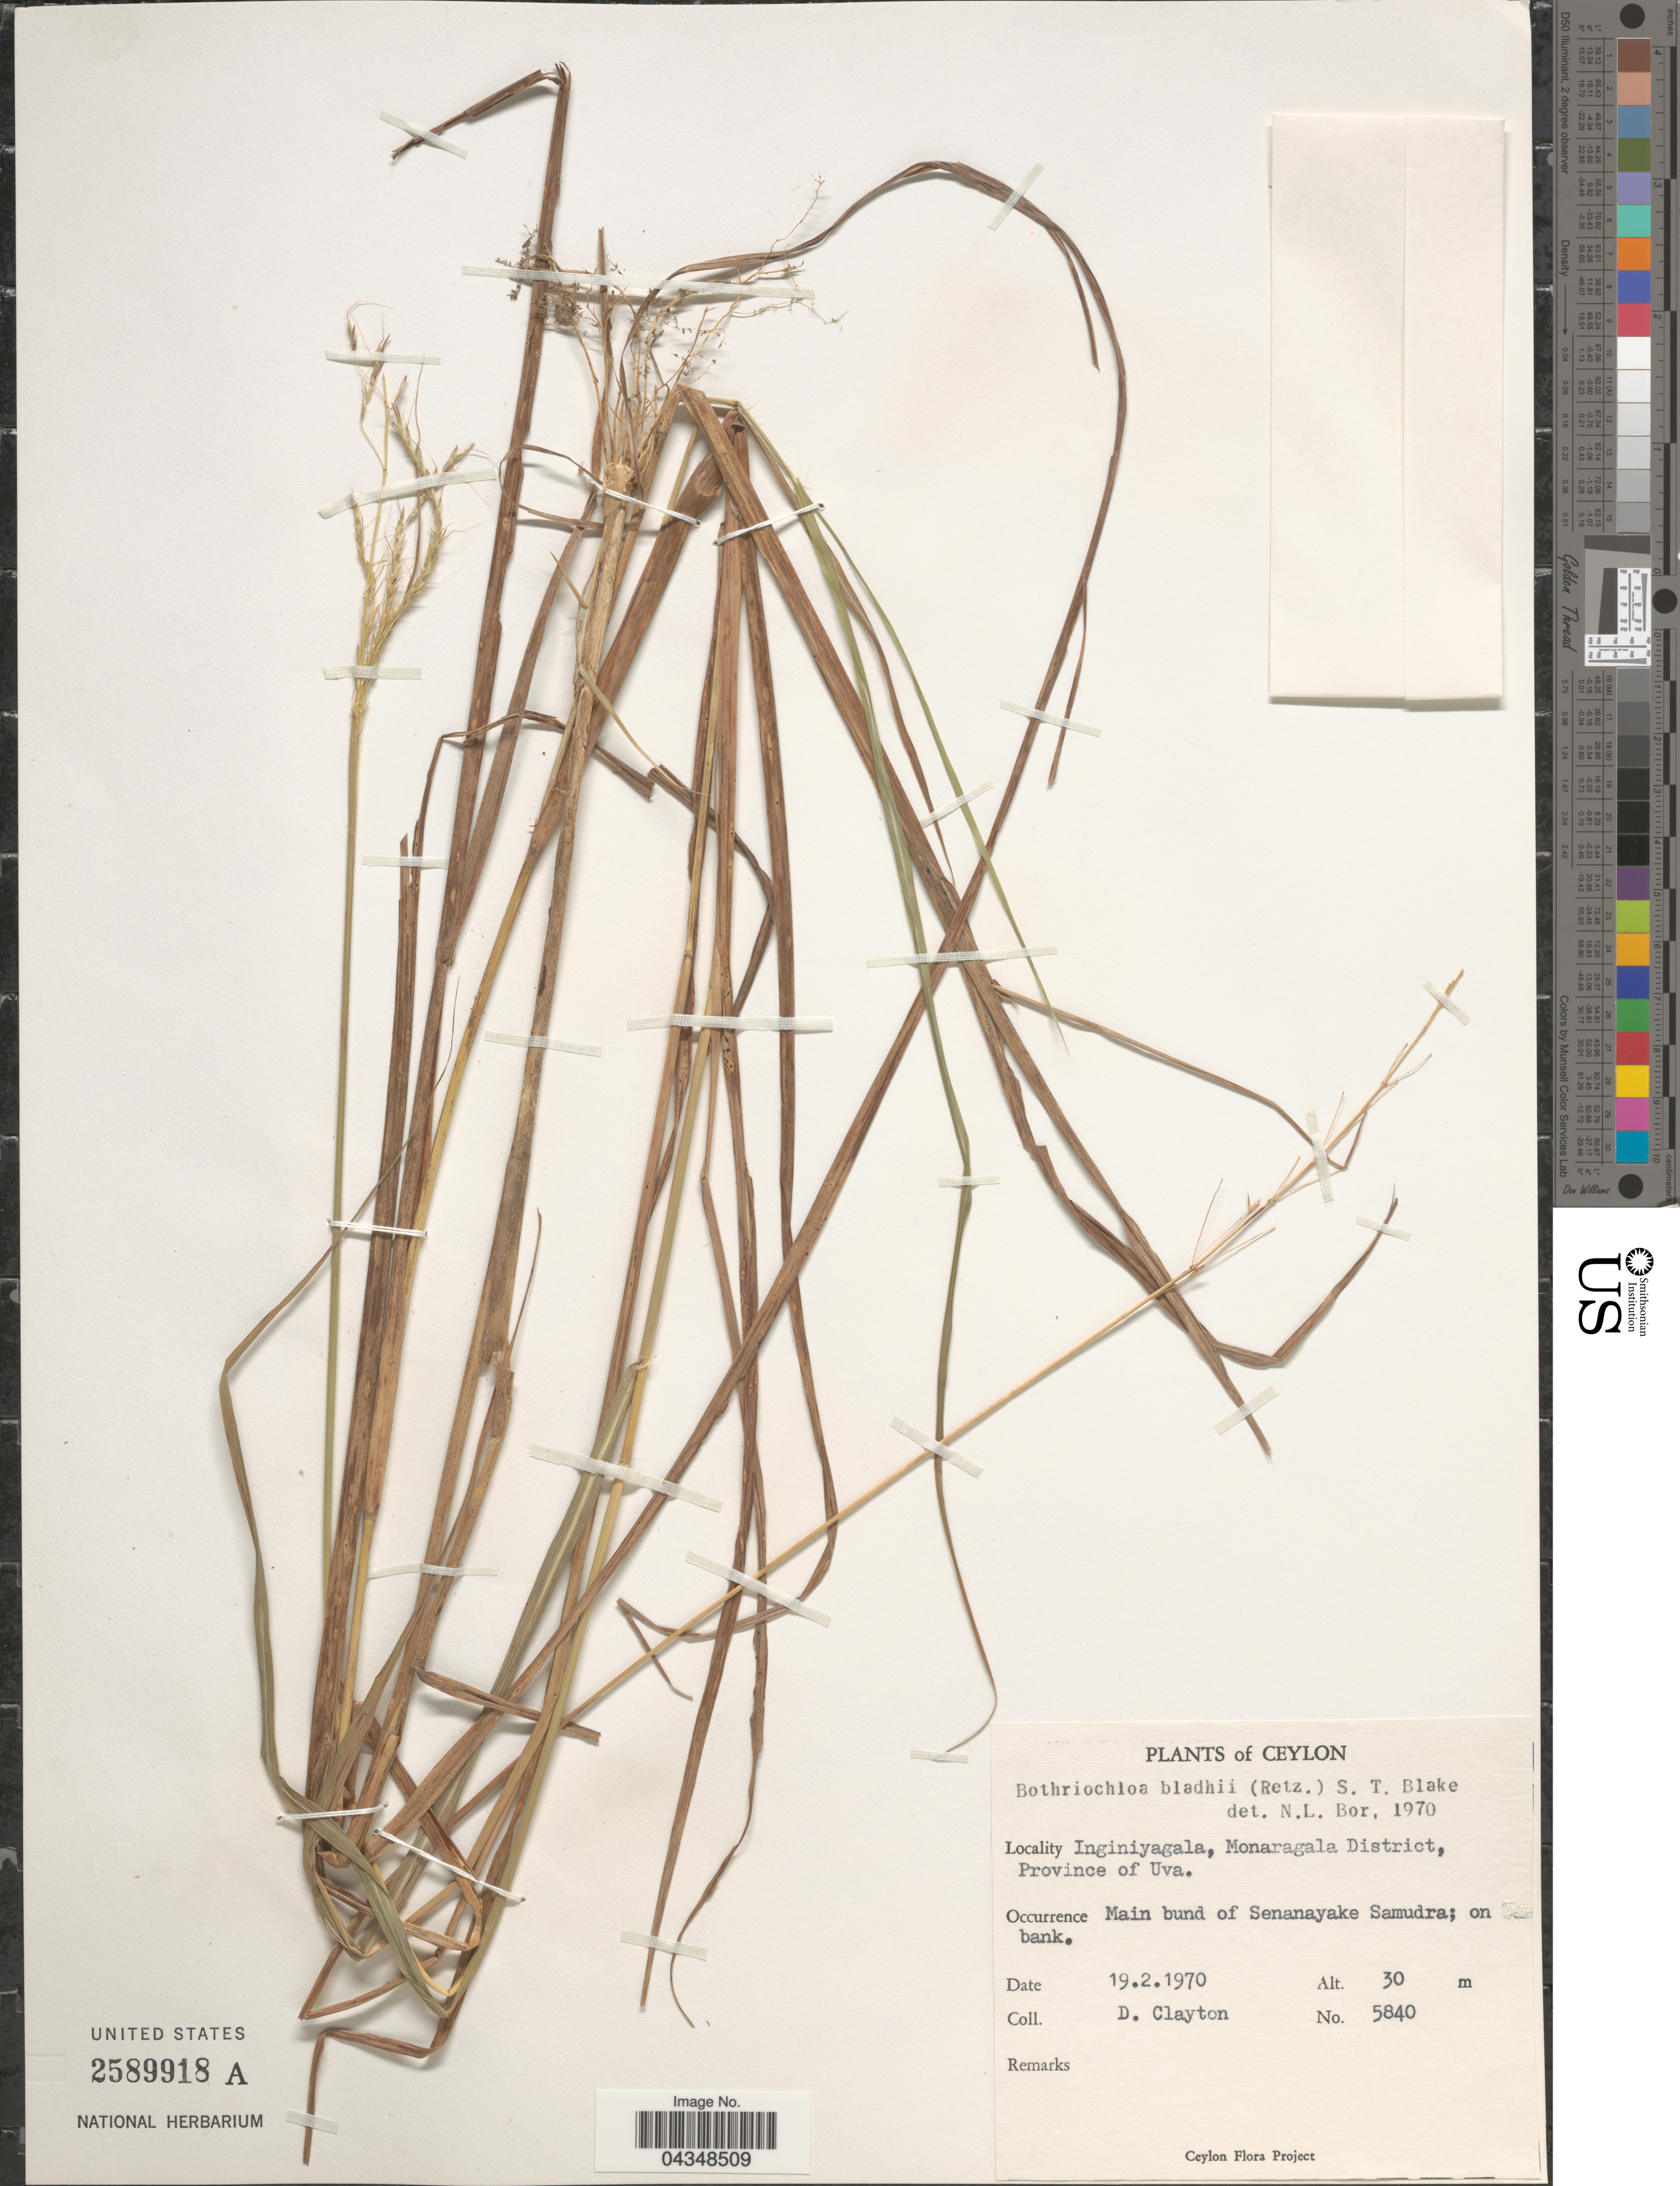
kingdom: Plantae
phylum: Tracheophyta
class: Liliopsida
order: Poales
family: Poaceae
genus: Bothriochloa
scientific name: Bothriochloa bladhii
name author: (Retz.) S.T. Blake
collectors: D. Clayton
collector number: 5840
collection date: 1970-02-19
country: Sri Lanka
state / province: Uva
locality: Ceylon. Inginiyagala, Monaragala District, Province of Uva. Main bund of Senanayake Samudra; on bank.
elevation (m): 30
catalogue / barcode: US 2589918A